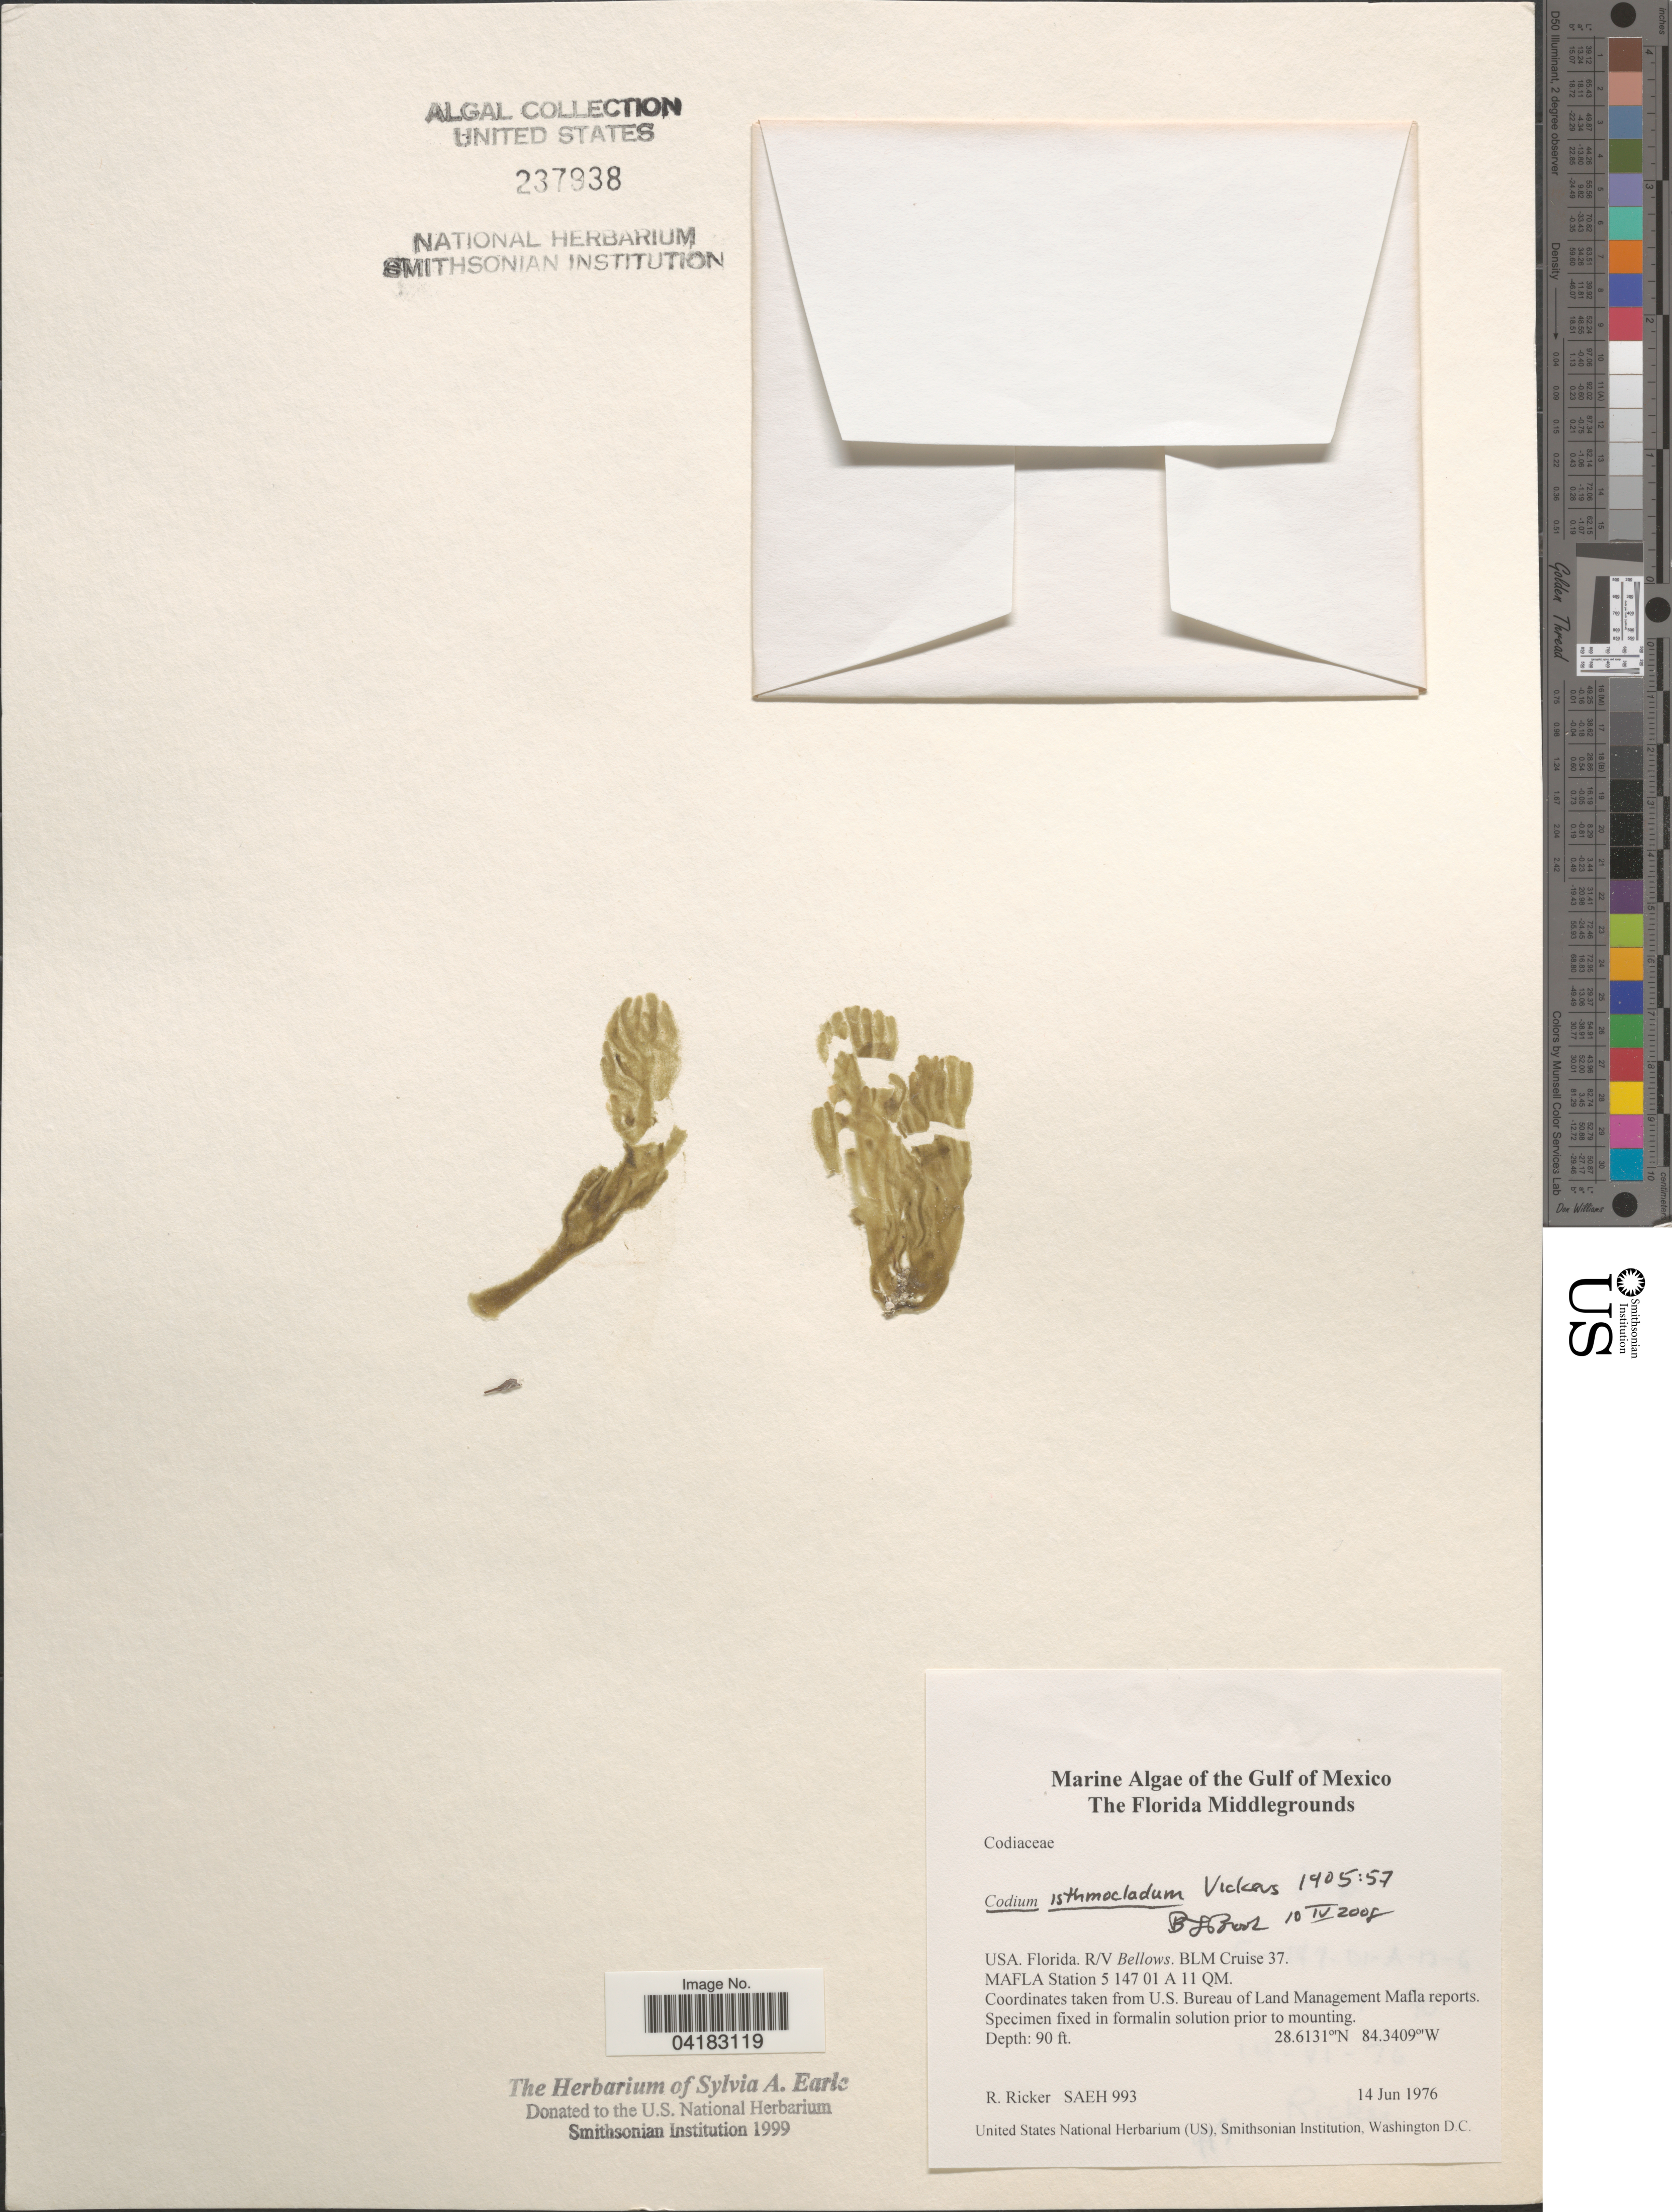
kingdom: Plantae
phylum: Chlorophyta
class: Ulvophyceae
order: Bryopsidales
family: Codiaceae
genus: Codium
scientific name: Codium isthmocladum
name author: Vickers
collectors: R. Ricker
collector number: SAEH993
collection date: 1976-06-14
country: United States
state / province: Florida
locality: Gulf of Mexico. The Florida Middlegrounds. R/V Bellows. BLM Cruise 37. MAFLA Station 5 147 01 A 11 QM.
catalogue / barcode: US 237938